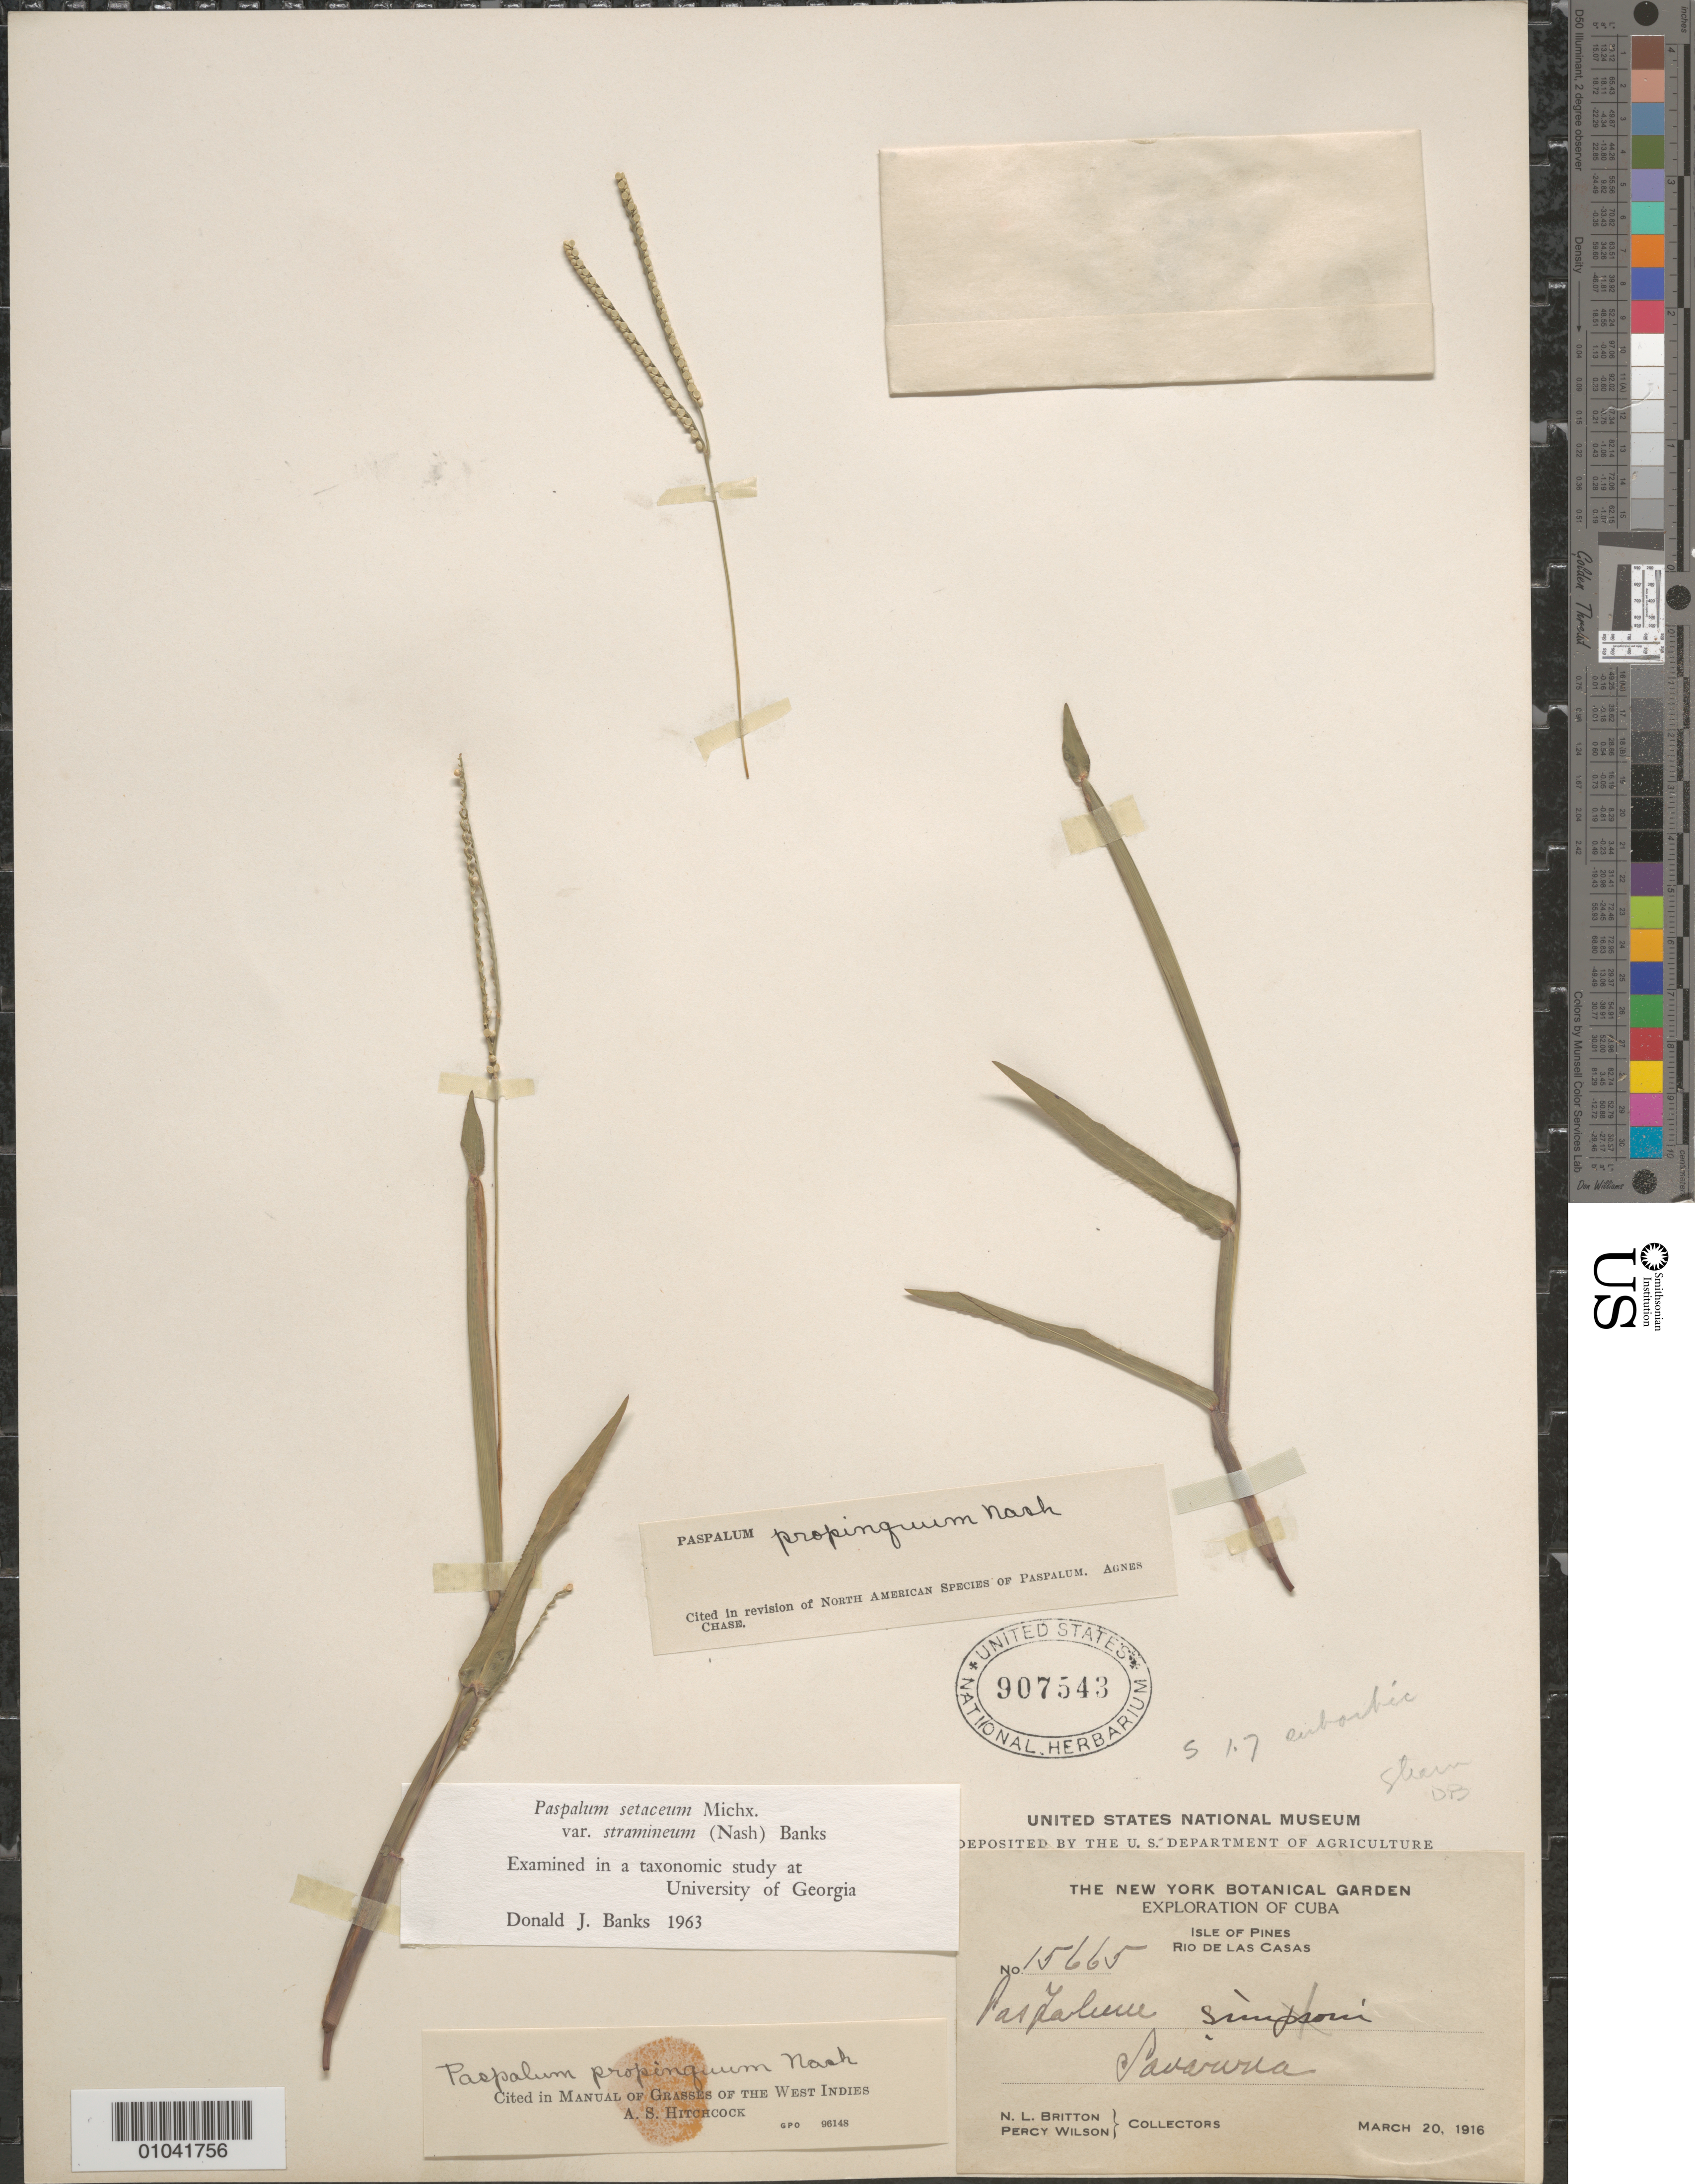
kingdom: Plantae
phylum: Tracheophyta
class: Liliopsida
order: Poales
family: Poaceae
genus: Paspalum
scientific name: Paspalum setaceum var. stramineum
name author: (Nash) D.J. Banks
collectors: N. Britton & P. Wilson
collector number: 15665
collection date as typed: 20 Mar 1916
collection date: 1916-03-20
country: Cuba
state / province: Isla de la Juventud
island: Isla de la Juventud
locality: Rio de las Casas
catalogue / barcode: US 907543